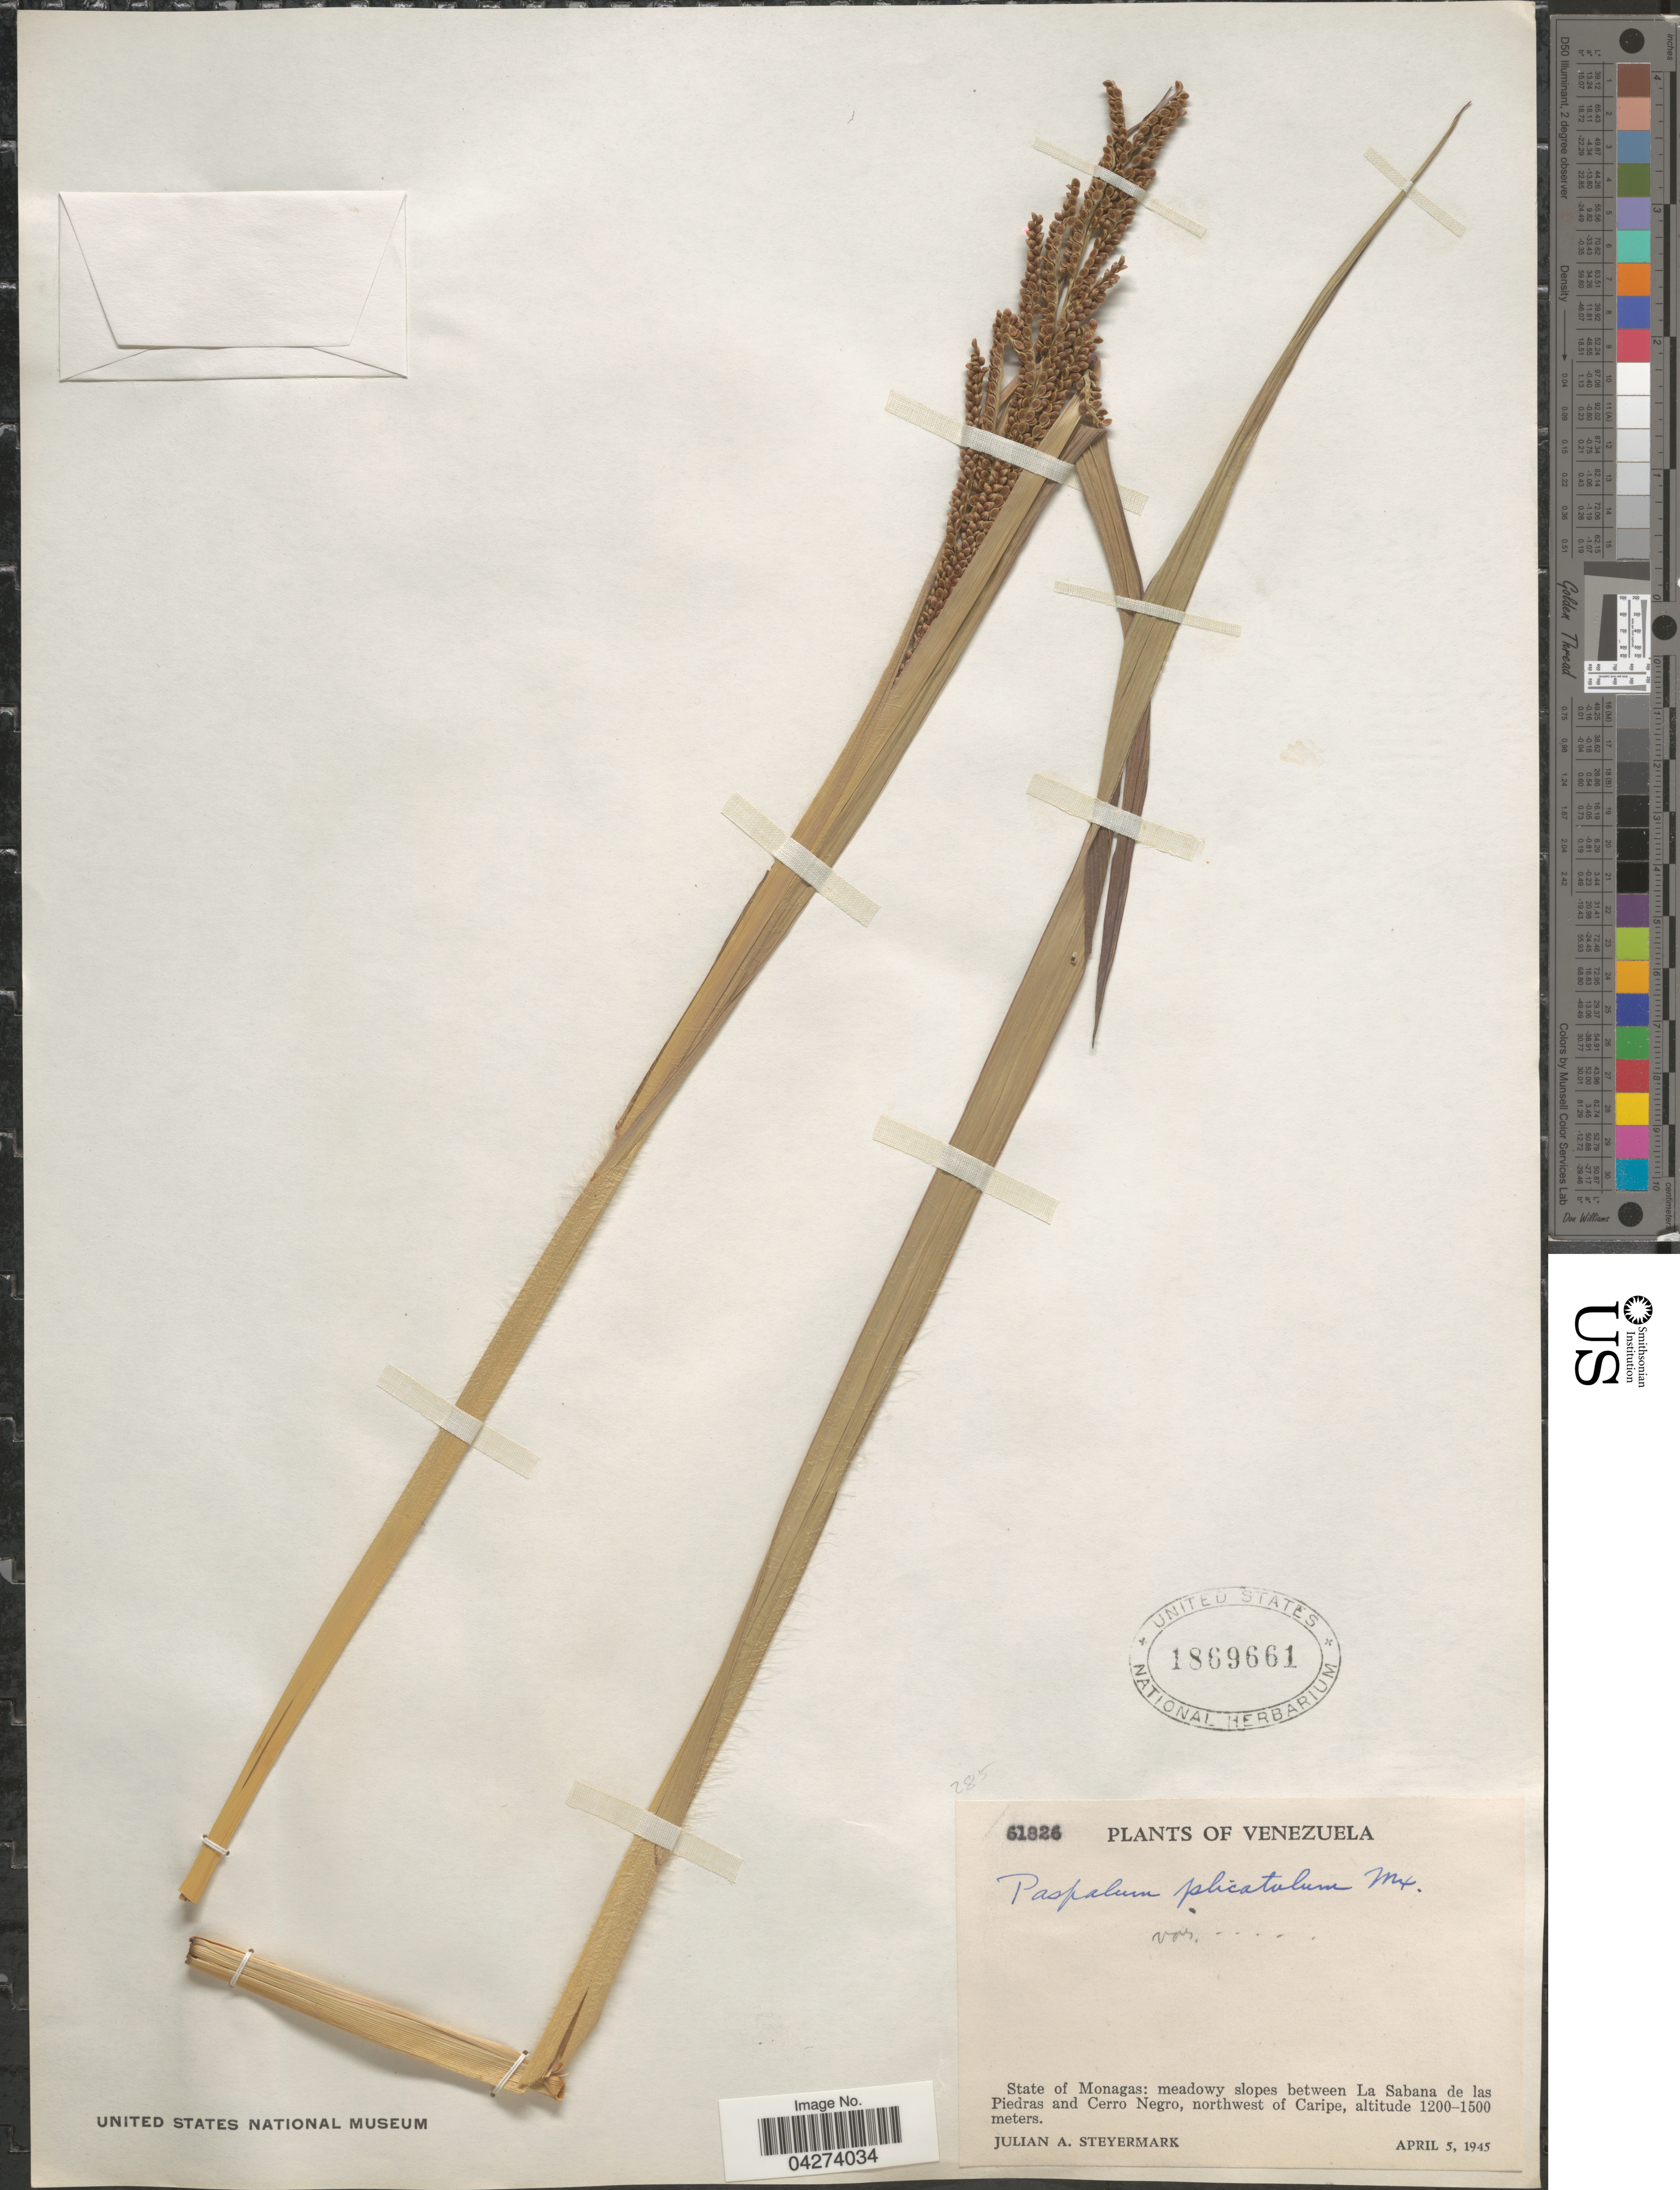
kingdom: Plantae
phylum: Tracheophyta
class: Liliopsida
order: Poales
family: Poaceae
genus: Paspalum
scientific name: Paspalum plicatulum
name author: Michx.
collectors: J. Steyermark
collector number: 61826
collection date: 1945-04-05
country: Venezuela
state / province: Monagas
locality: Meadowy slopes between La Sabana de las Piedras and Cerro Negro, northwest of Caripe.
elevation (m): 1200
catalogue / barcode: US 1869661